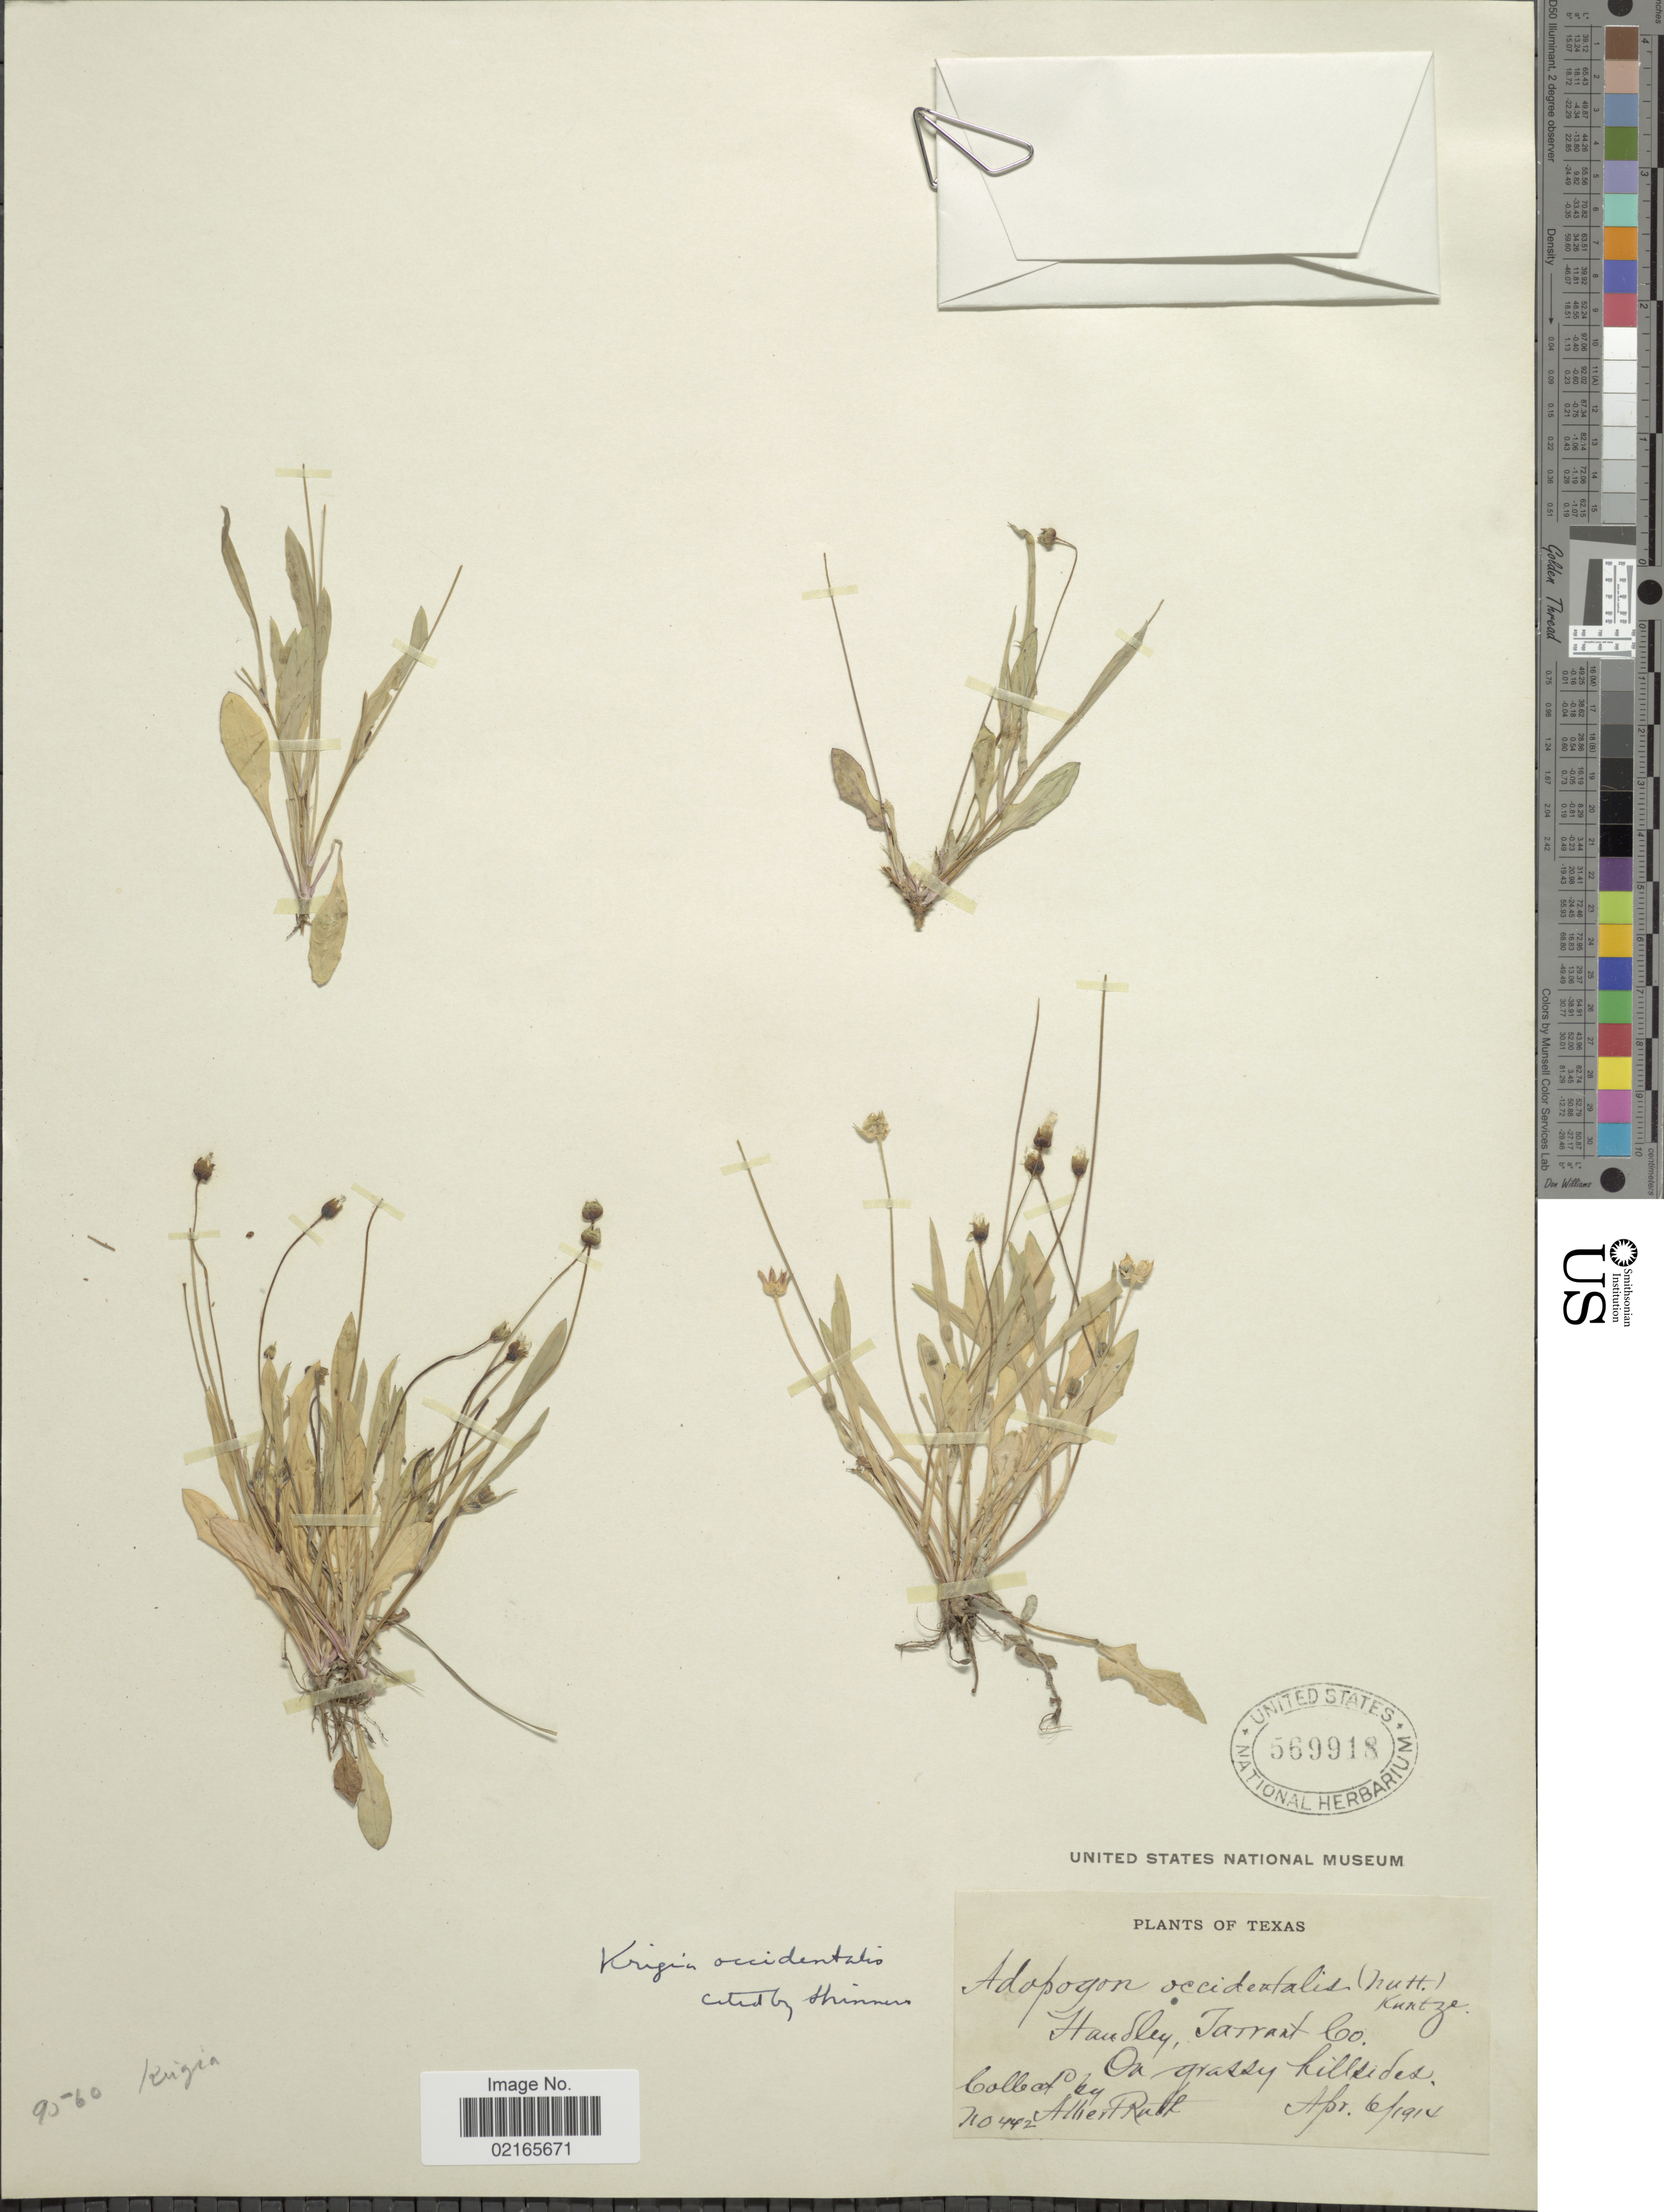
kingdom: Plantae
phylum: Tracheophyta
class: Magnoliopsida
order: Asterales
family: Asteraceae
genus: Krigia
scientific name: Krigia oppositifolia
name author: Raf.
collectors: A. Ruth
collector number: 442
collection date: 1914-04-06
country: United States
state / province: Texas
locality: Handley, Tarrant Co., on grassy hillside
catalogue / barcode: US 569918